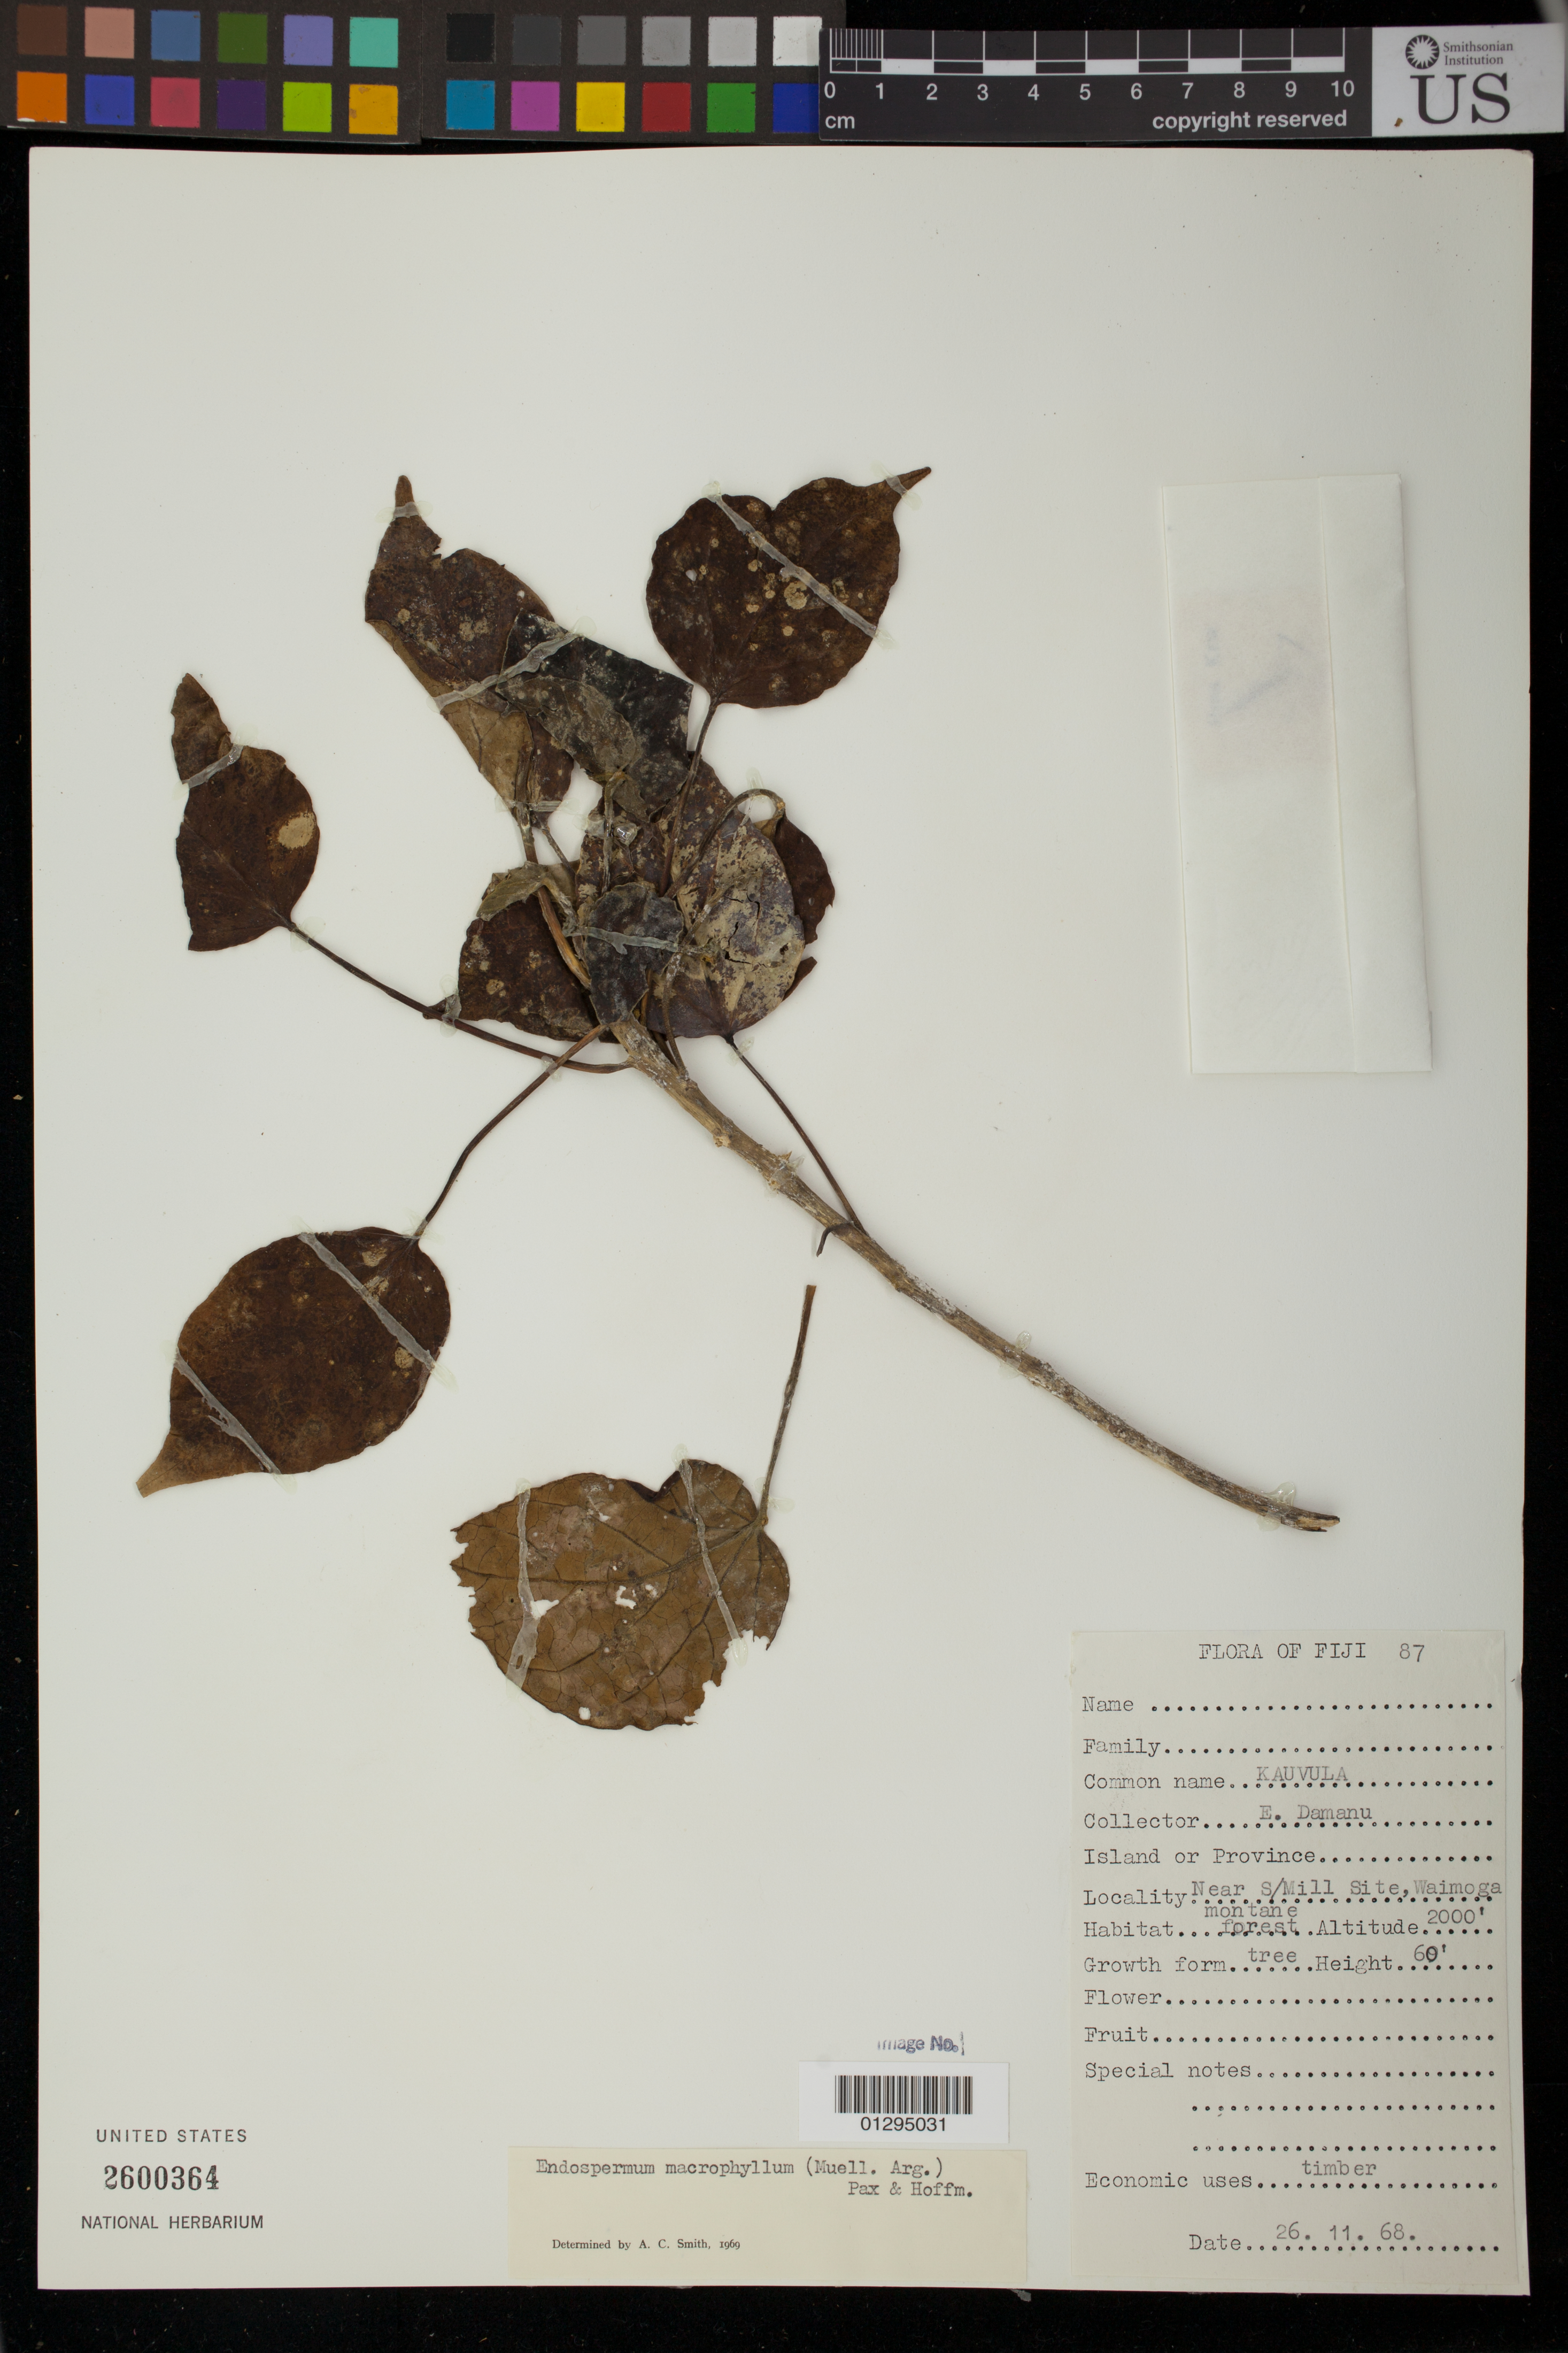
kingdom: Plantae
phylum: Tracheophyta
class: Magnoliopsida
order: Malpighiales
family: Euphorbiaceae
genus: Endospermum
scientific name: Endospermum macrophyllum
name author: (Müll. Arg.) Pax & Hoffm.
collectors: E. Damanu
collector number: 87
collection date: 1968-11-26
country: Fiji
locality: Near S/Mill Site, Waimoga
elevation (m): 610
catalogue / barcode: US 2600364